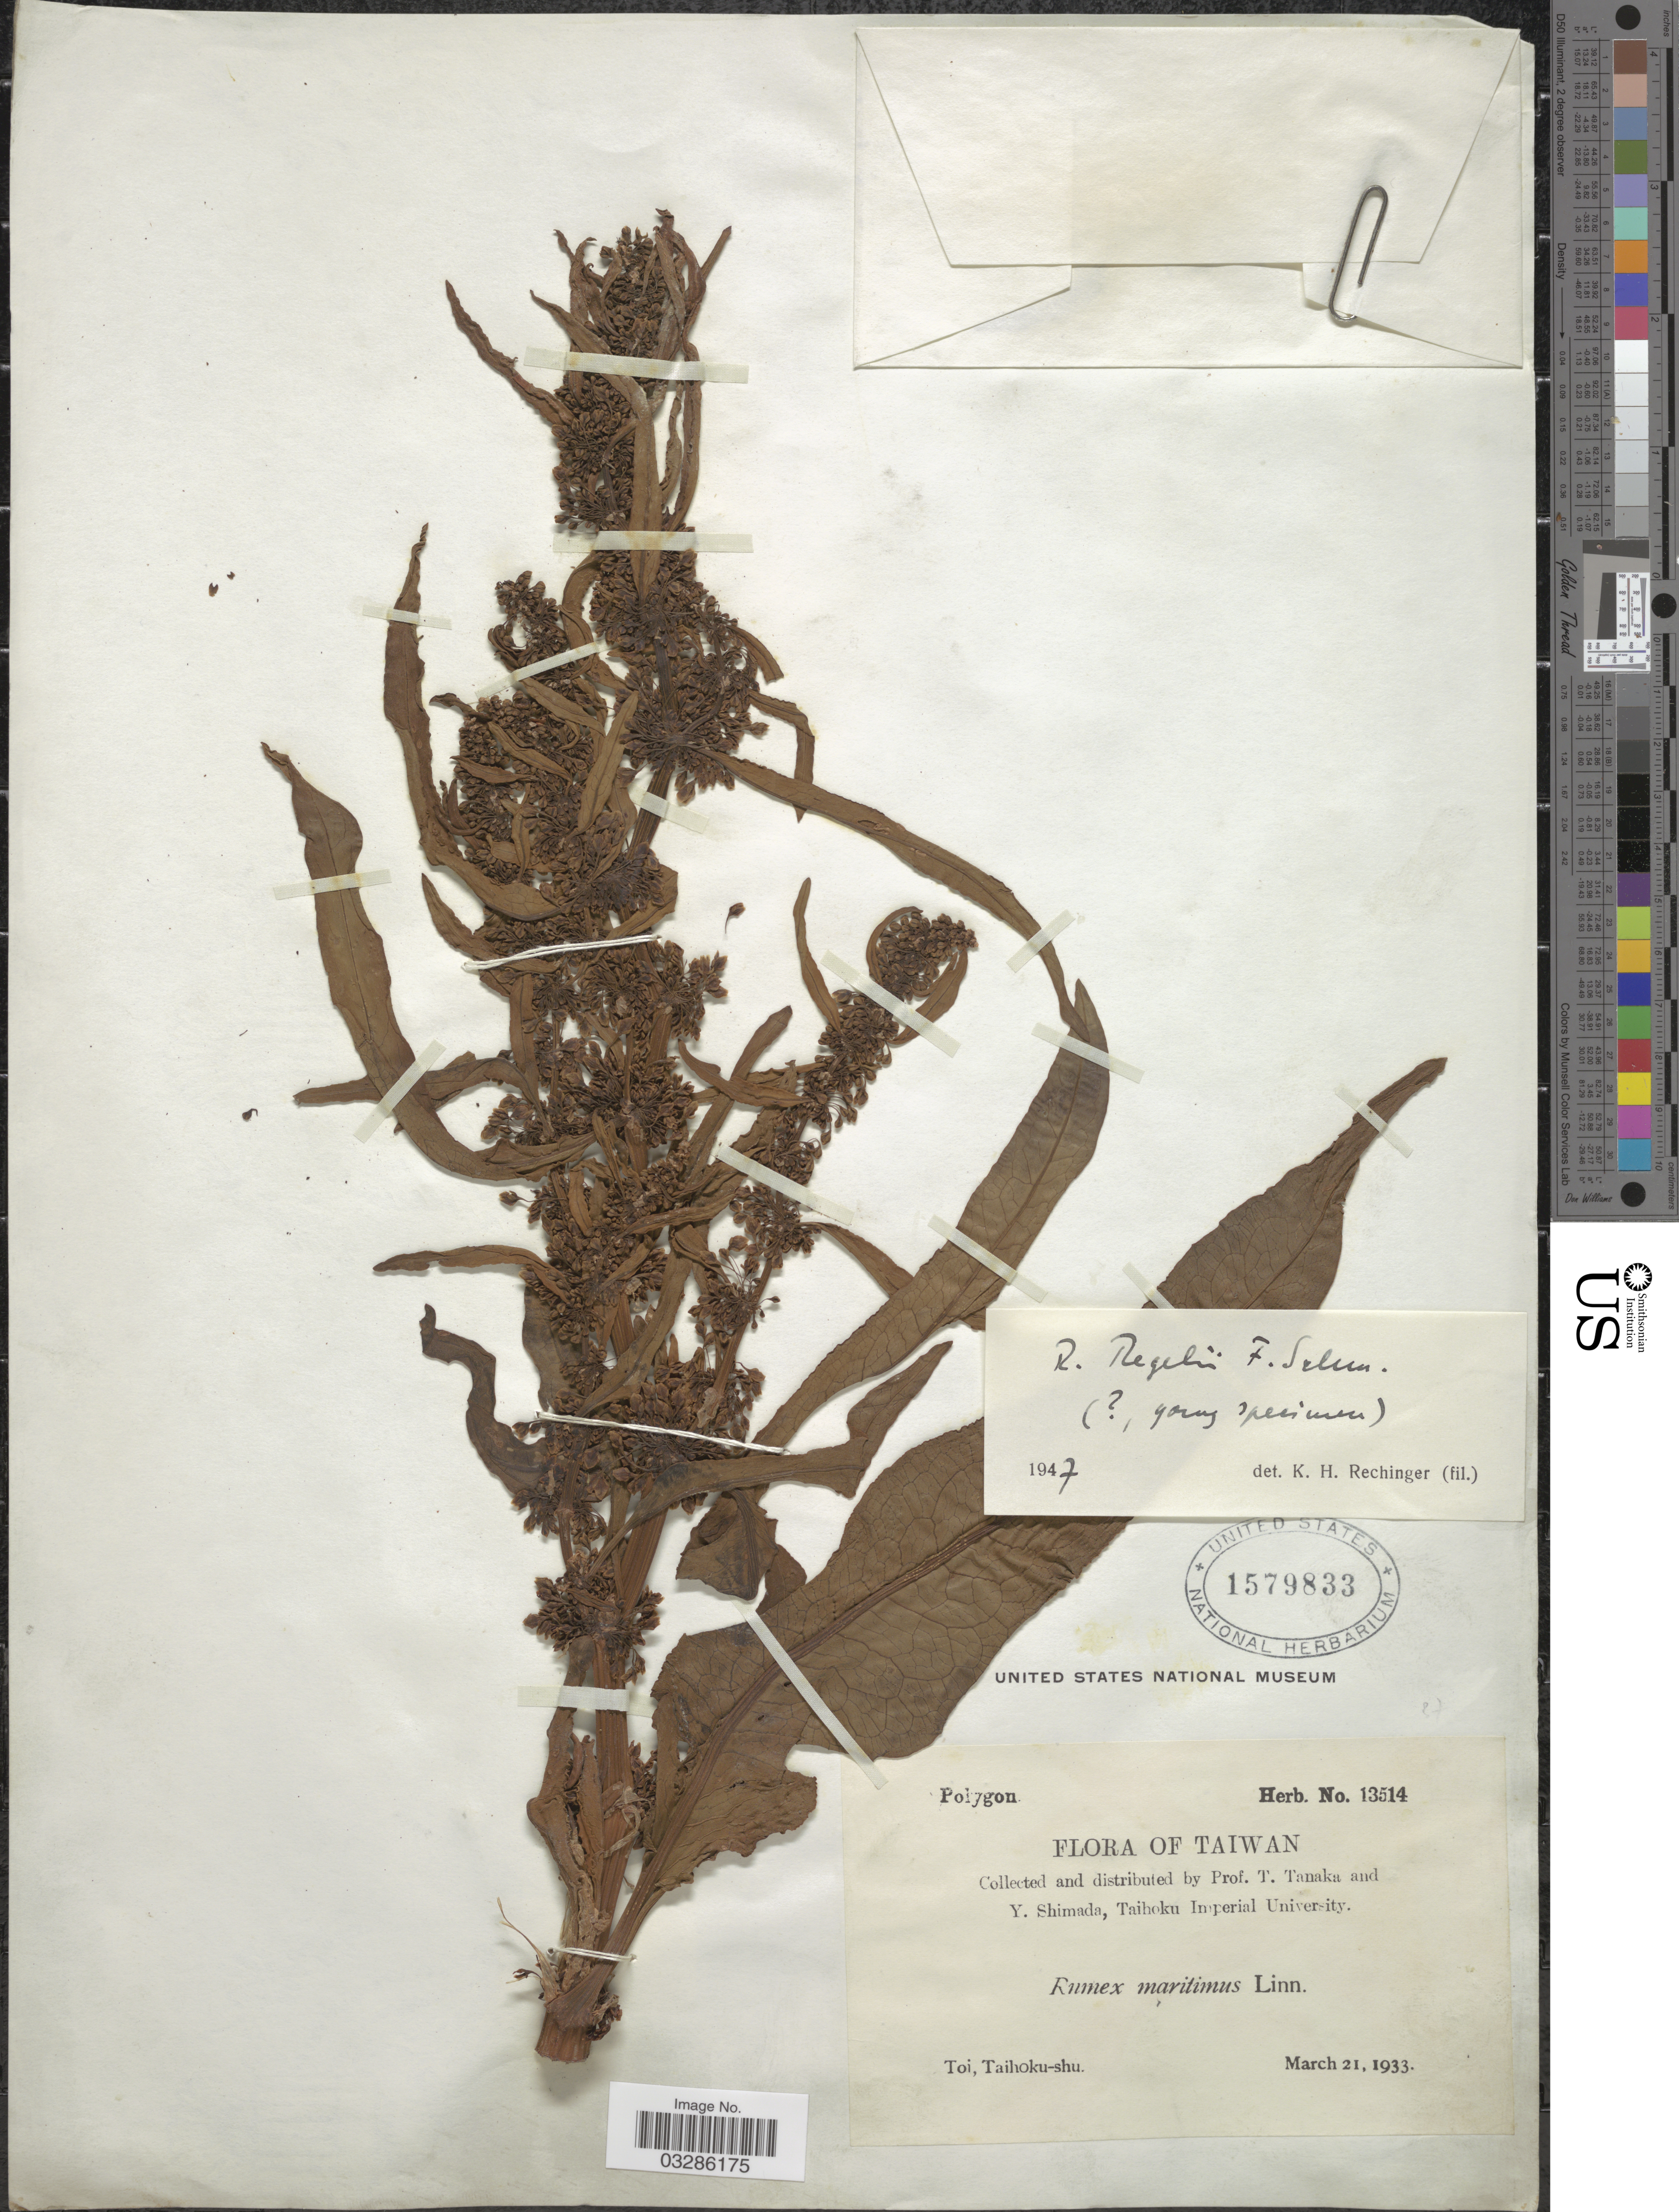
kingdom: Plantae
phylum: Tracheophyta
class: Magnoliopsida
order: Caryophyllales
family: Polygonaceae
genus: Rumex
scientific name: Rumex regelii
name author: F. Schmidt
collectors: T. Tanaka & Y. Shimada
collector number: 13514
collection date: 1933-03-21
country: Taiwan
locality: Toi, Taihoku-shu.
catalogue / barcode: US 1579833